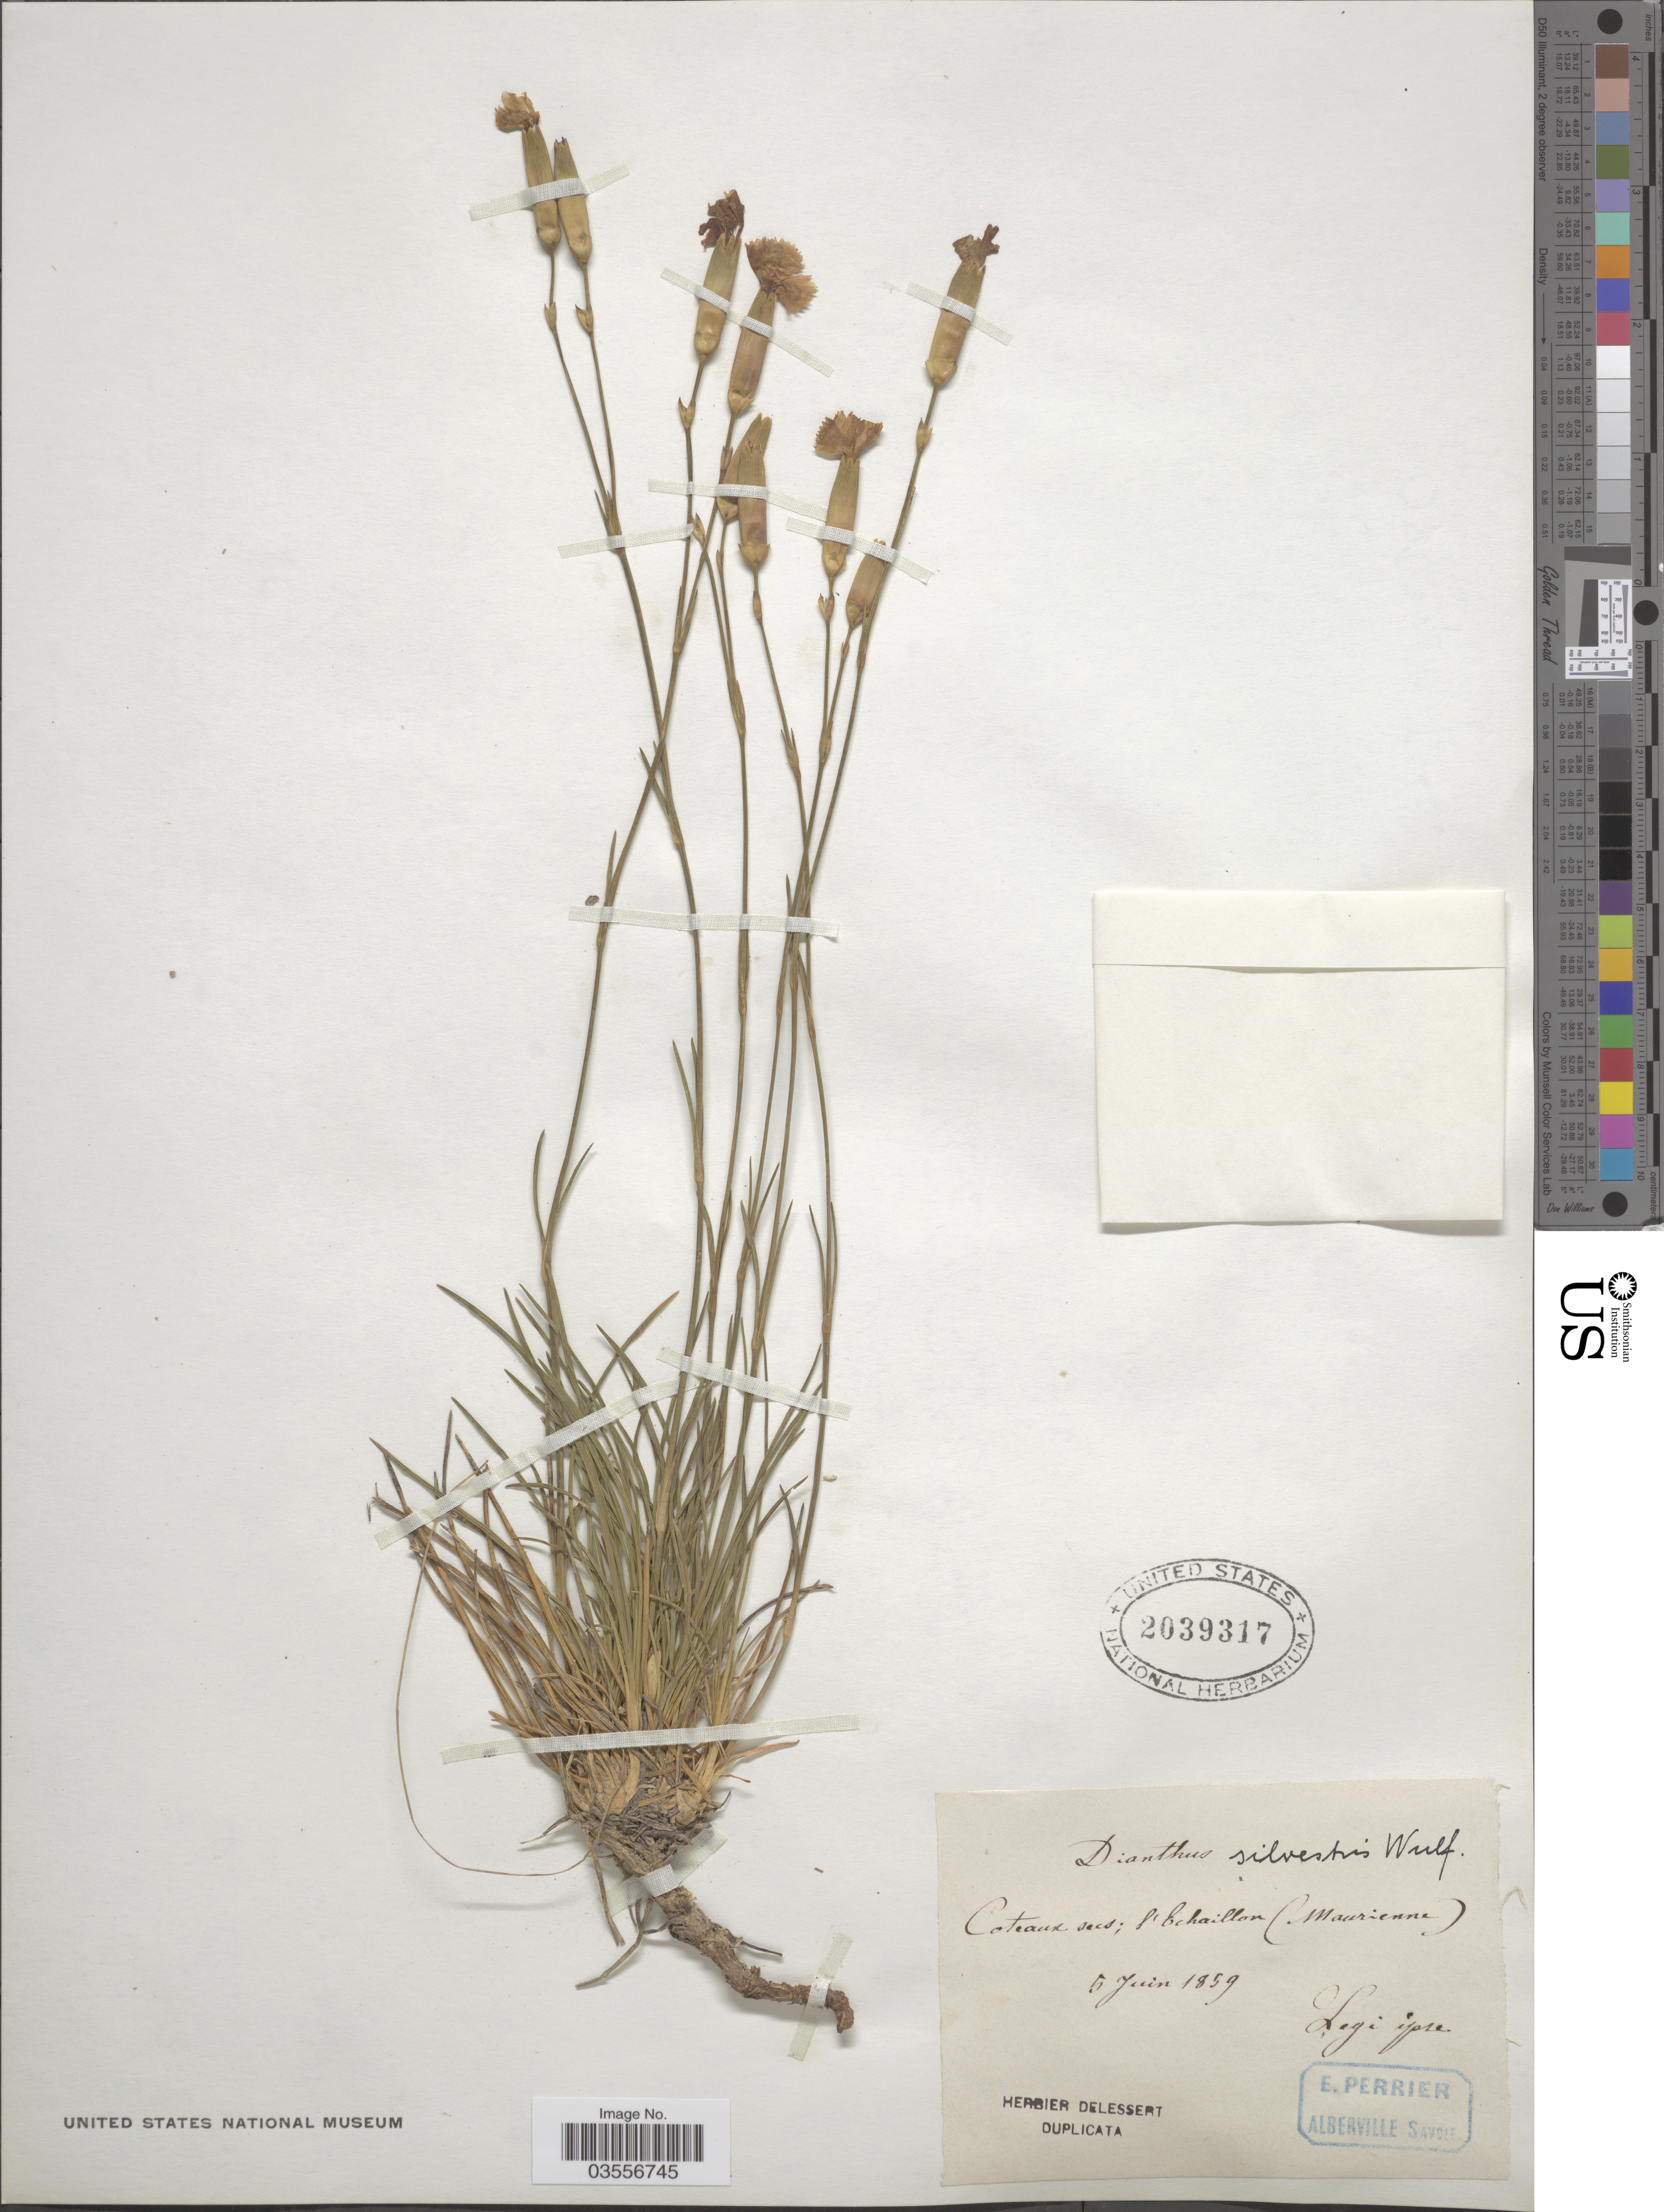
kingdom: Plantae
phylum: Tracheophyta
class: Magnoliopsida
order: Caryophyllales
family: Caryophyllaceae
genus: Dianthus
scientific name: Dianthus sylvestris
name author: Wulfen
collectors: E. Perrier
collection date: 1859-06-05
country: France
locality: Coteaux secs; l'Echaillon (Maurienne).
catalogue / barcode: US 2039317